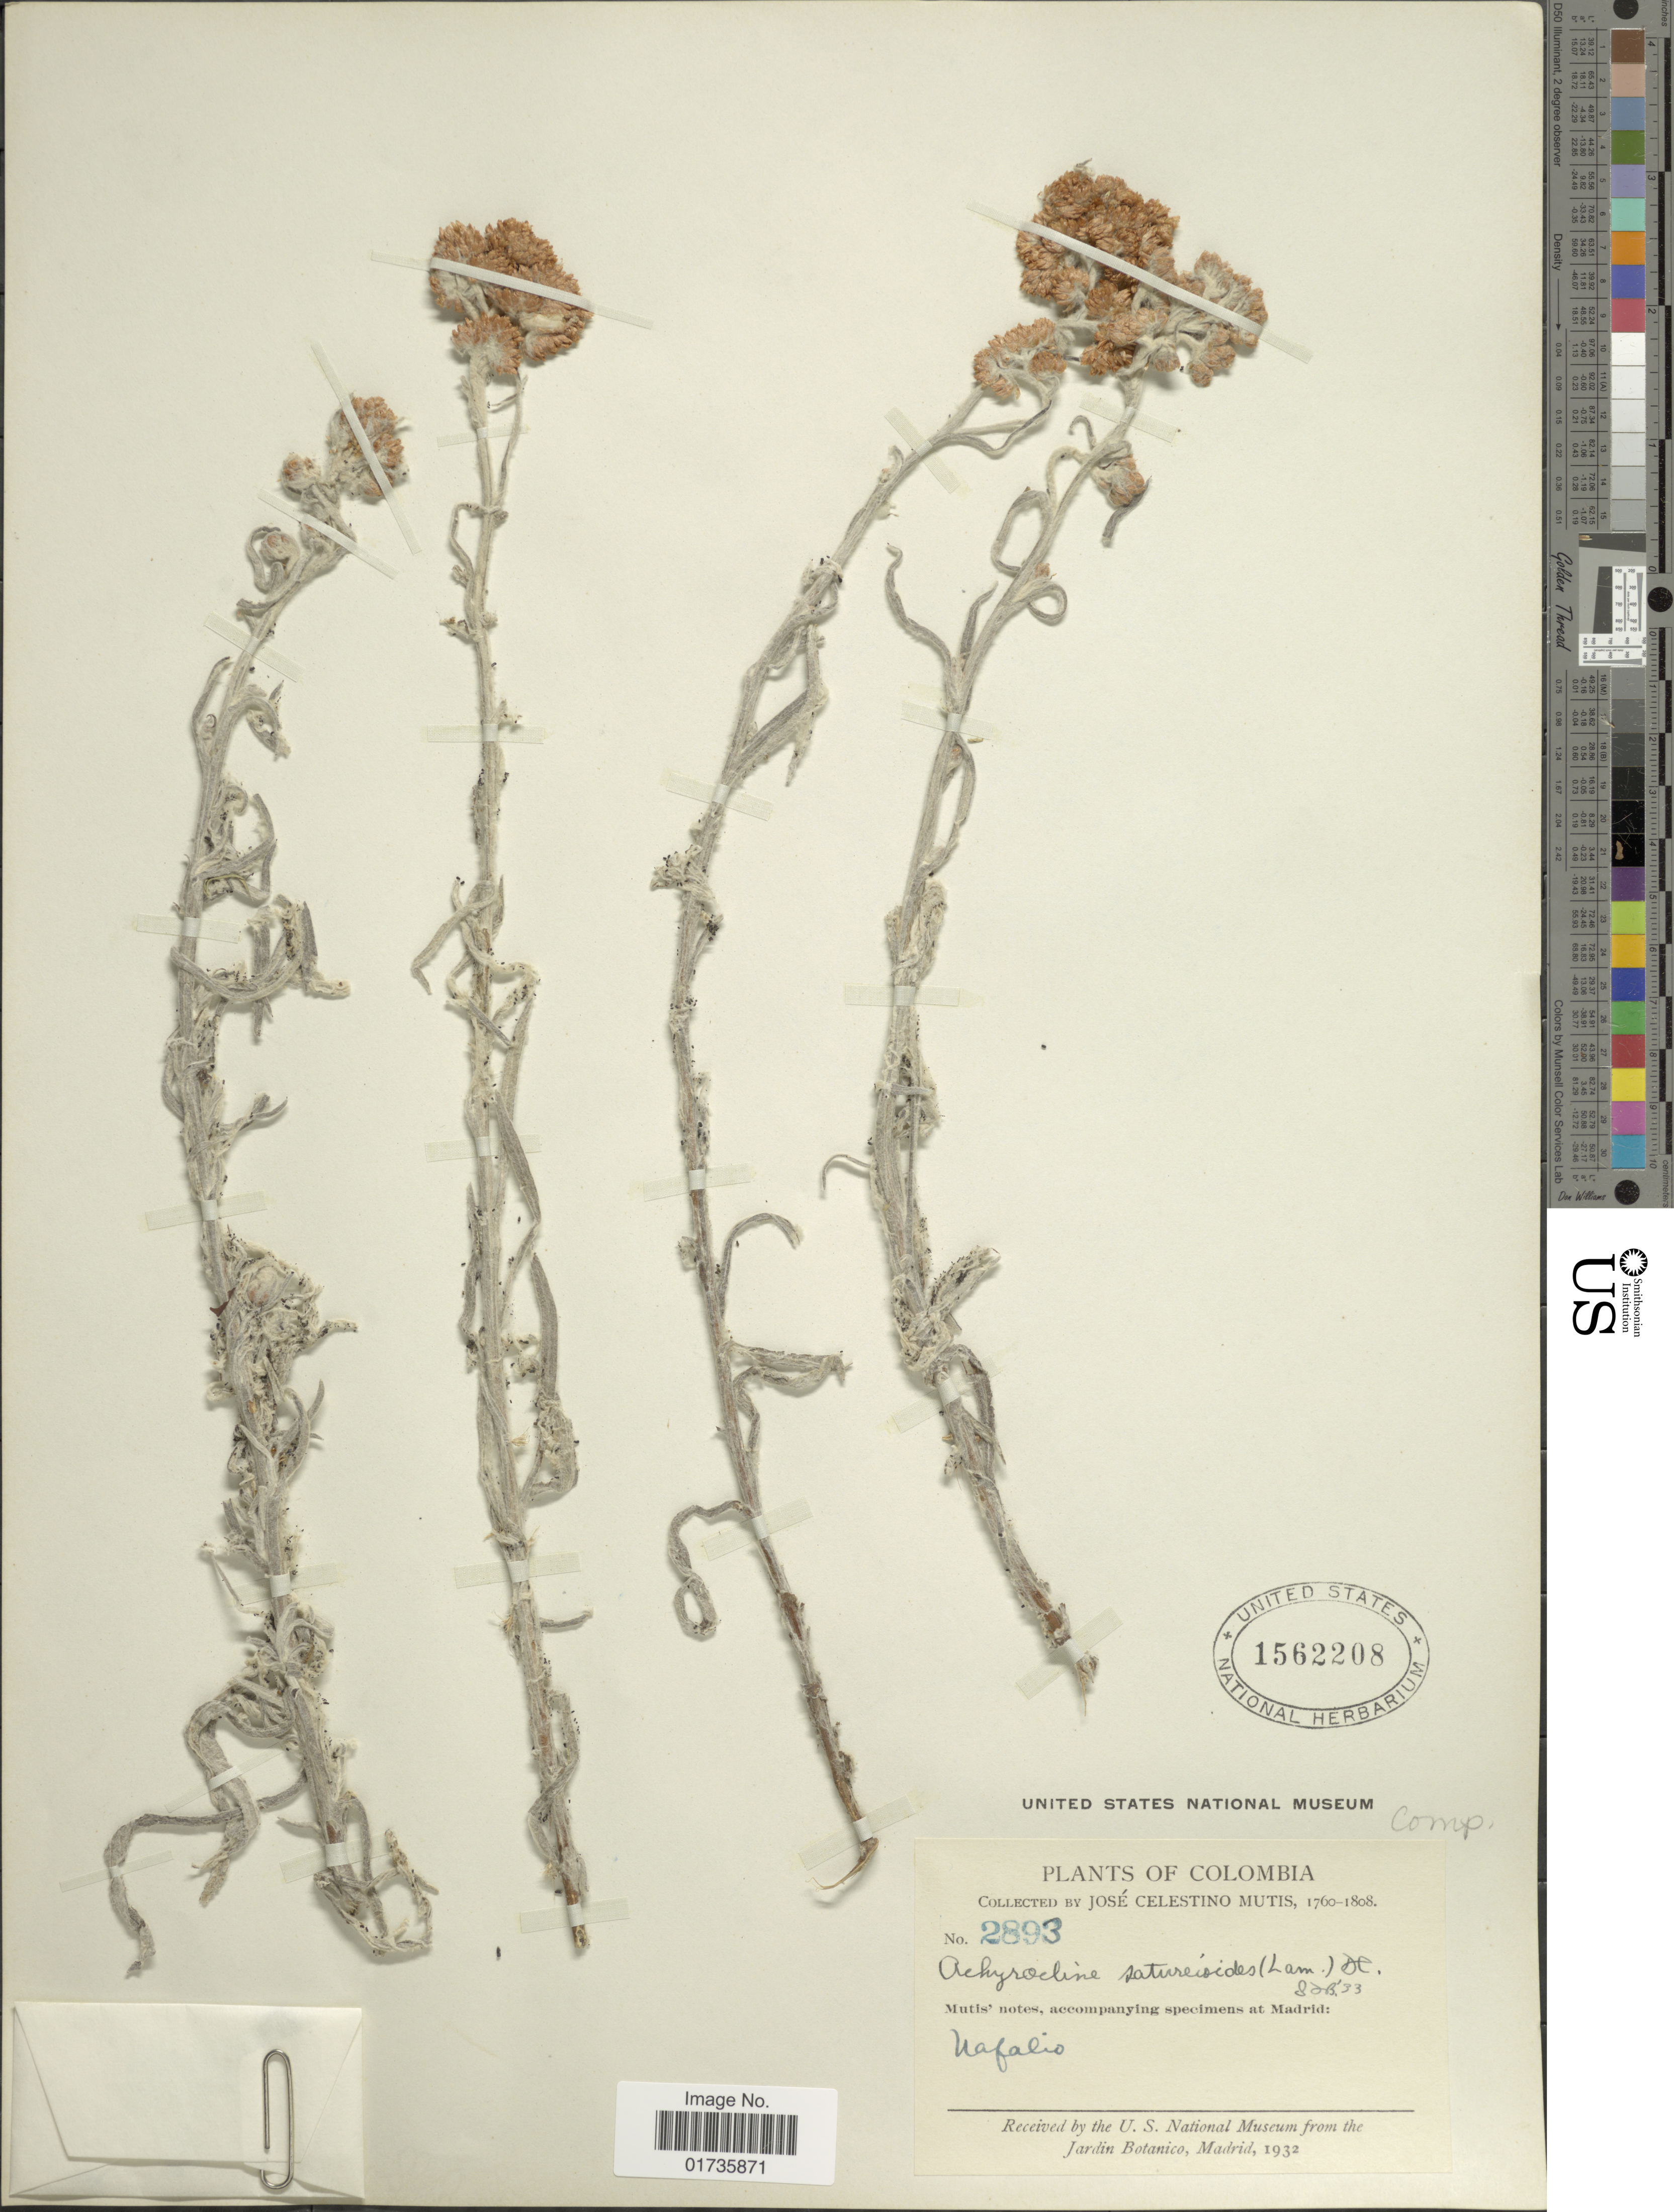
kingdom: Plantae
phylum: Tracheophyta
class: Magnoliopsida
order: Asterales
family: Asteraceae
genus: Achyrocline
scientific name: Achyrocline satureioides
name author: (Lam.) DC.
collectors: J. C. B. Mutis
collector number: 2893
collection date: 1760/1808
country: Colombia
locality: Nafalio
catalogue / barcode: US 1562208